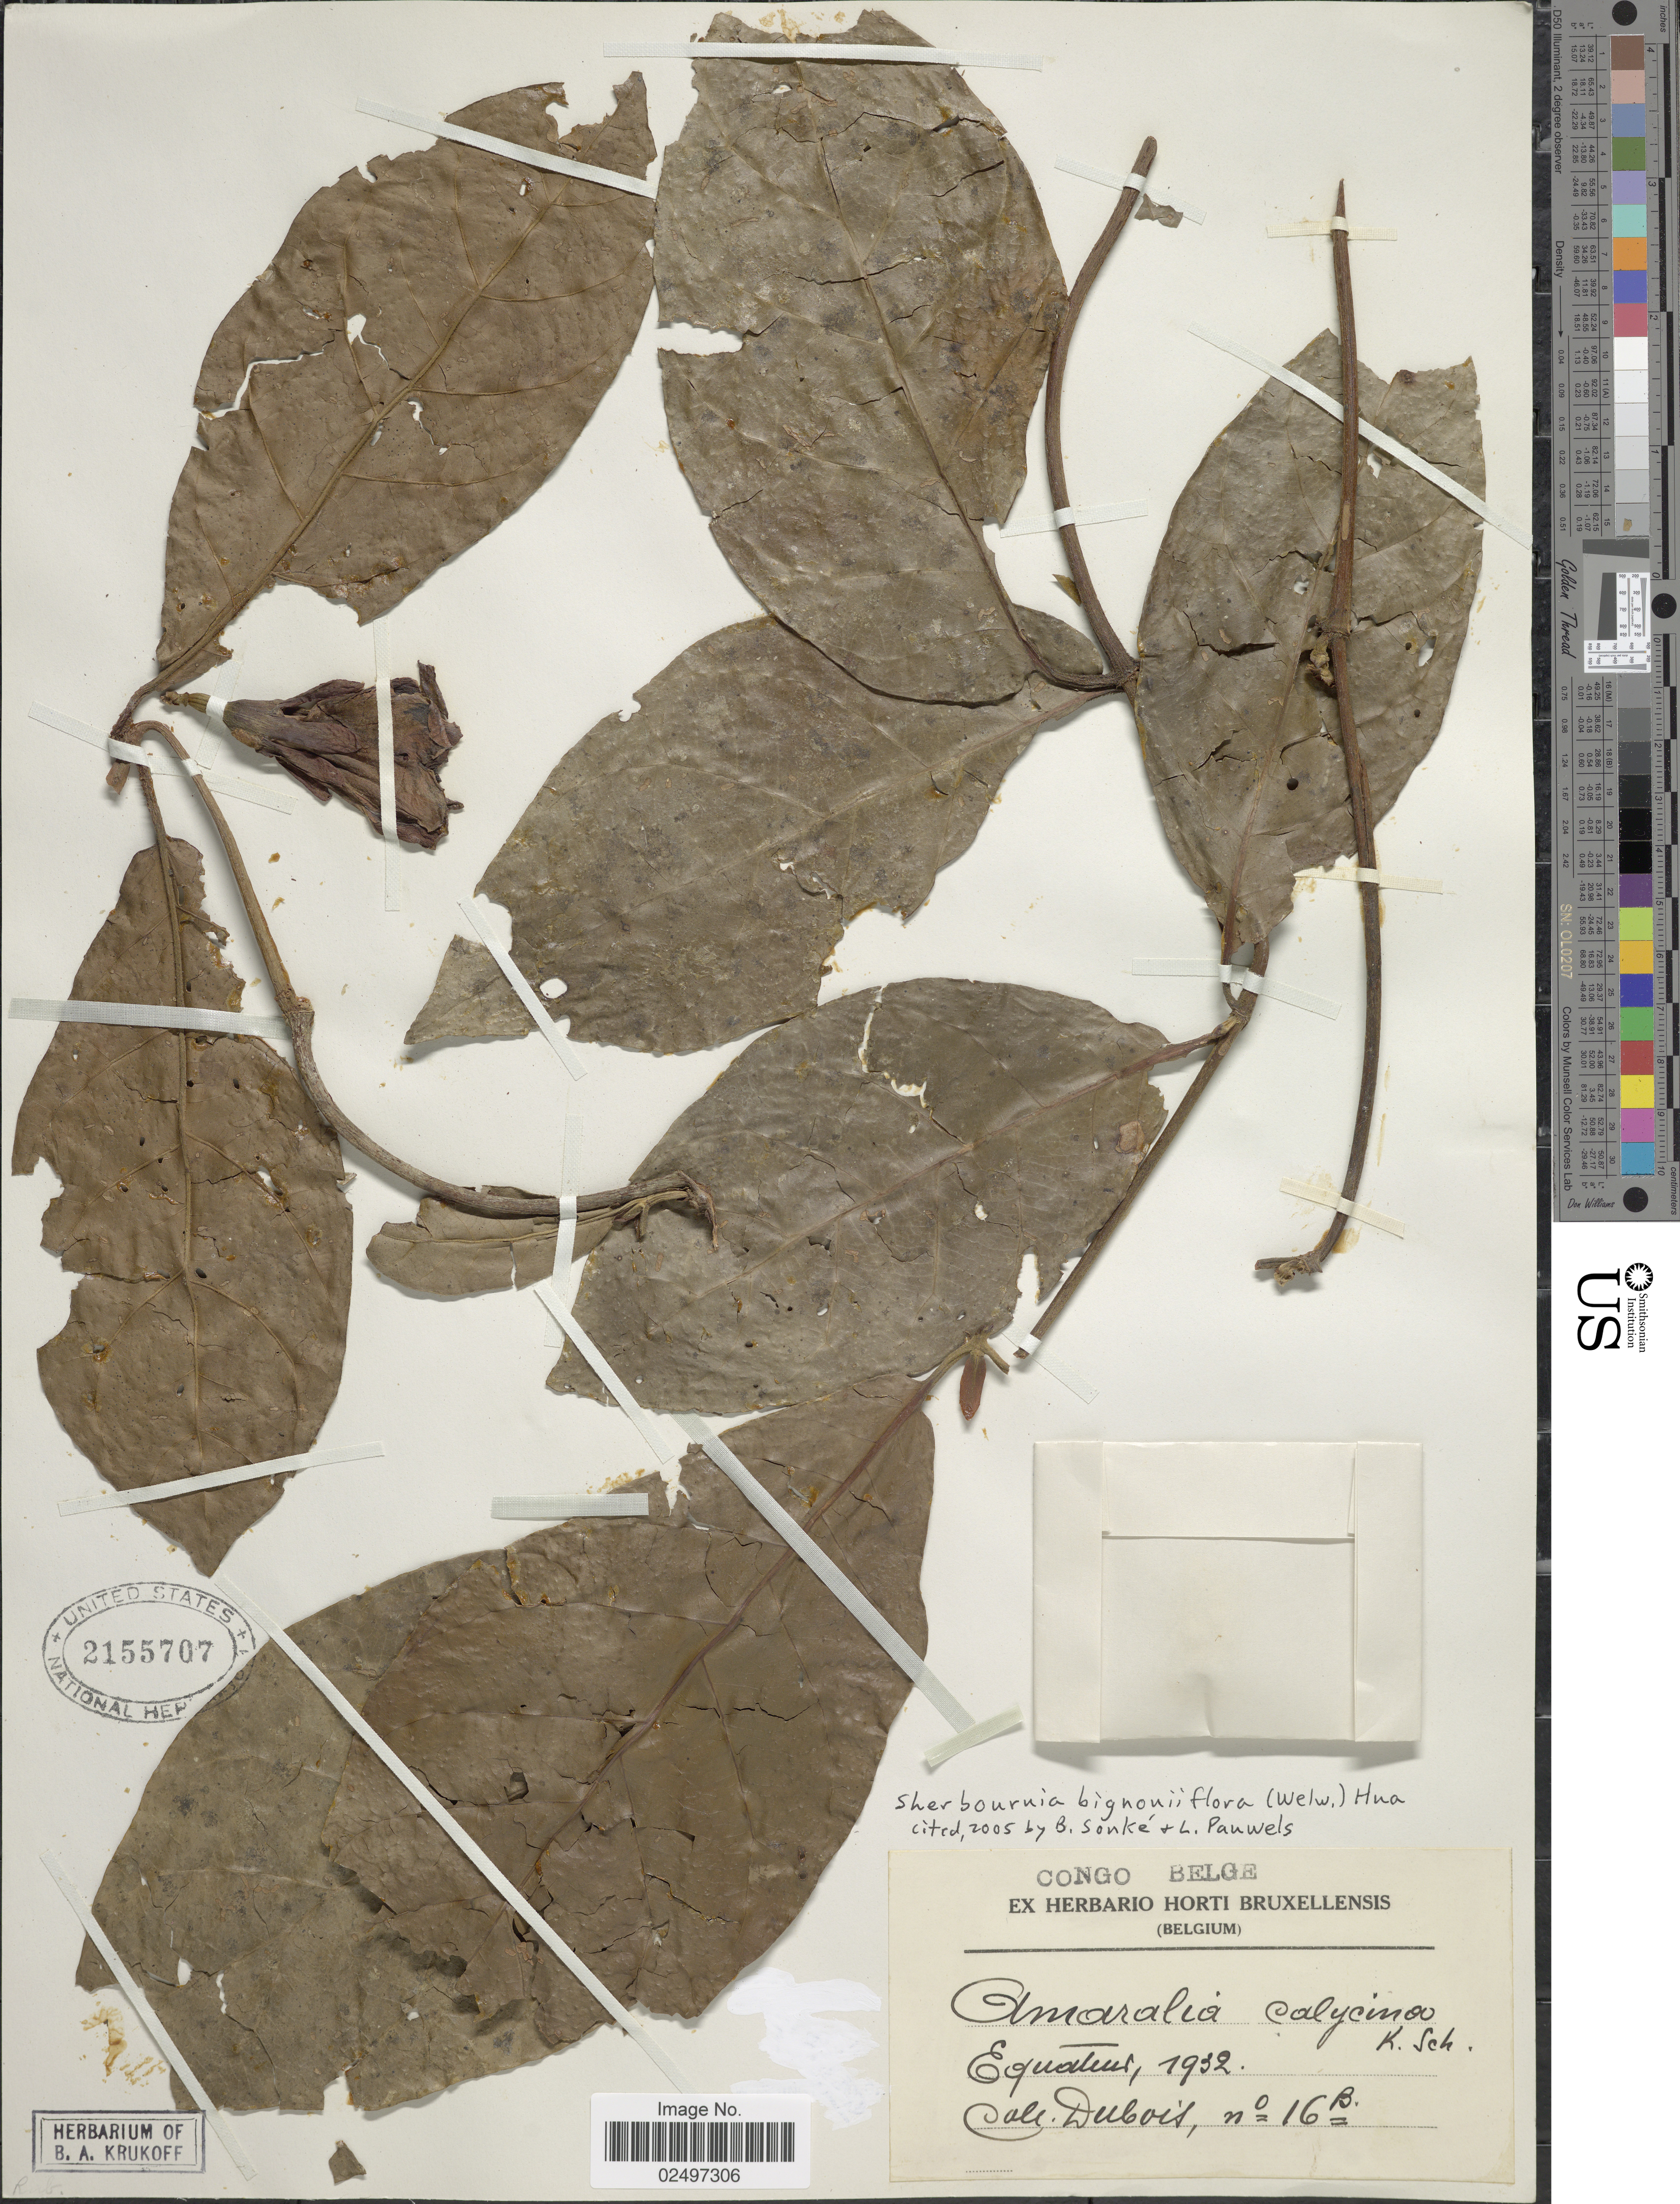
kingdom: Plantae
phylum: Tracheophyta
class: Magnoliopsida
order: Gentianales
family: Rubiaceae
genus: Sherbournia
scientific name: Sherbournia bignoniiflora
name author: (Welw.) Hua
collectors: -. Dubois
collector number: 16B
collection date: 1932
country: Congo, Democratic Republic of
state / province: Equateur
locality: Equateur, Congo Belge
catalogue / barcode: US 2155707